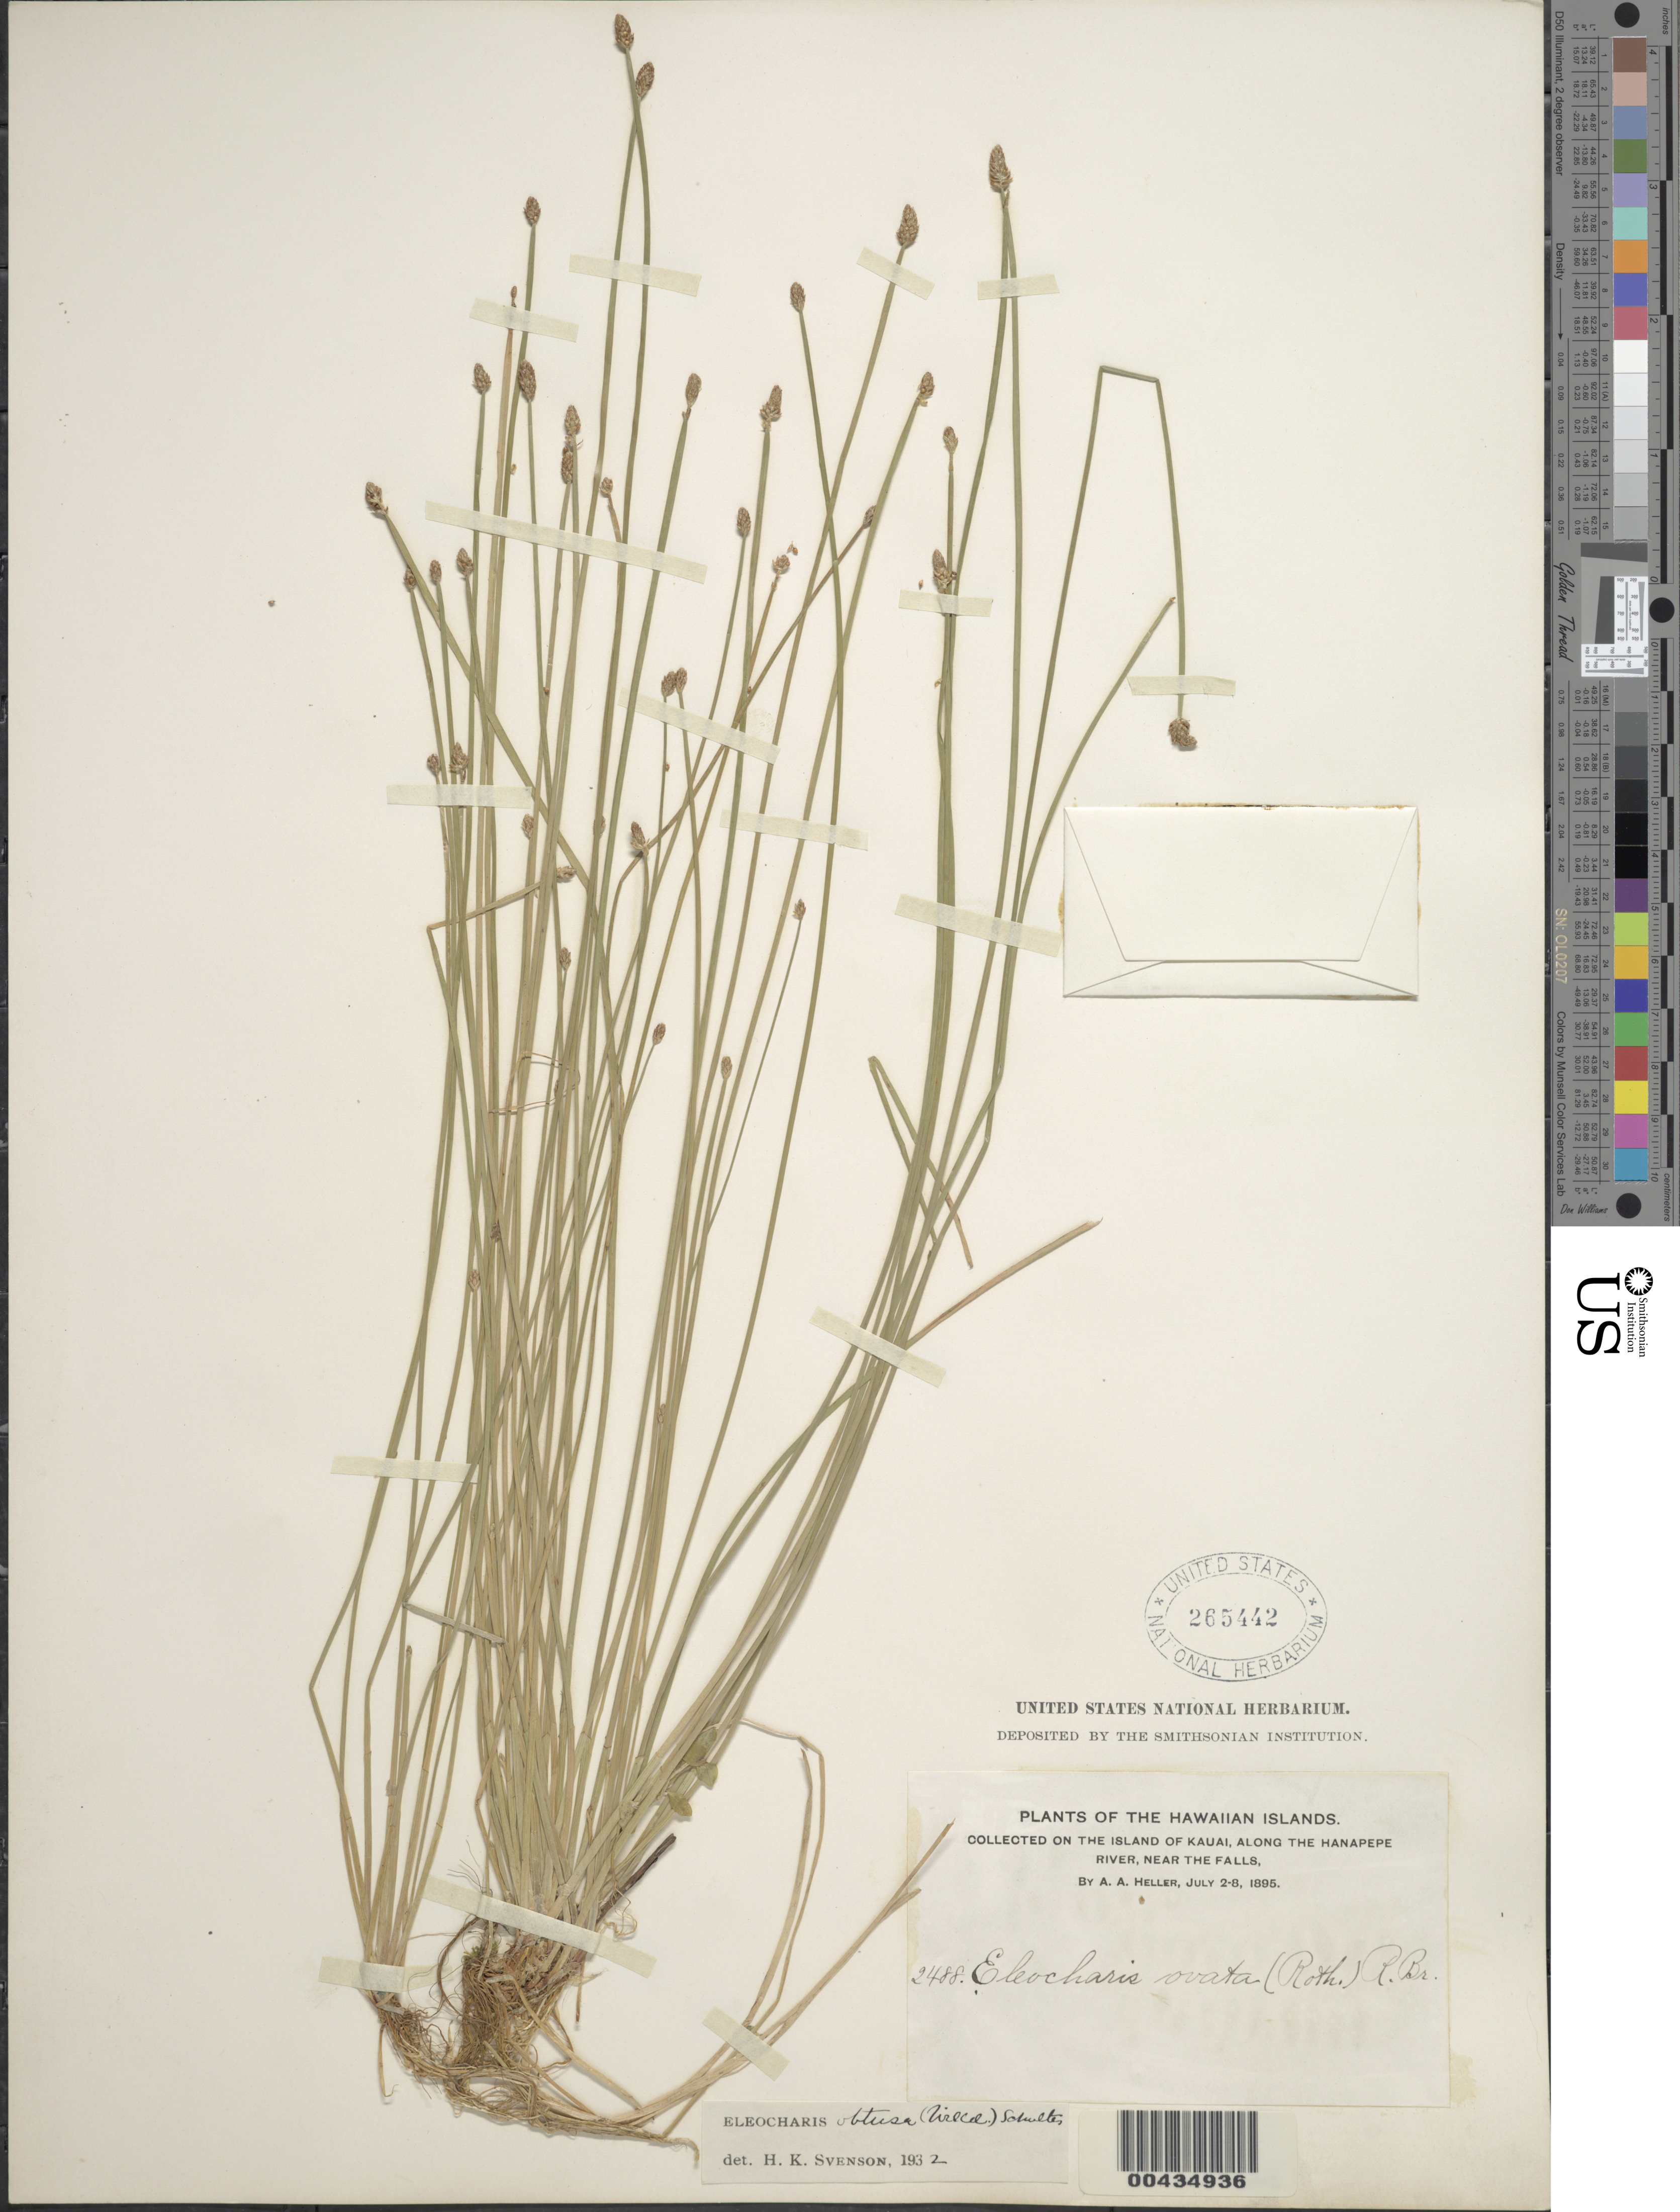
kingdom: Plantae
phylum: Tracheophyta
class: Liliopsida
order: Poales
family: Cyperaceae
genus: Eleocharis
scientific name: Eleocharis obtusa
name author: (Willd.) Schult.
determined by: Svenson, Henry K.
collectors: A. A. Heller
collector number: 2488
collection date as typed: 2 Jul 1895 to 8 Jul 1895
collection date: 1895-07-02/1895-07-08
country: United States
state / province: Hawaii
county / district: Kauai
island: Kaua'i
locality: Along Hanapepe River, near the falls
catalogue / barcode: US 265442